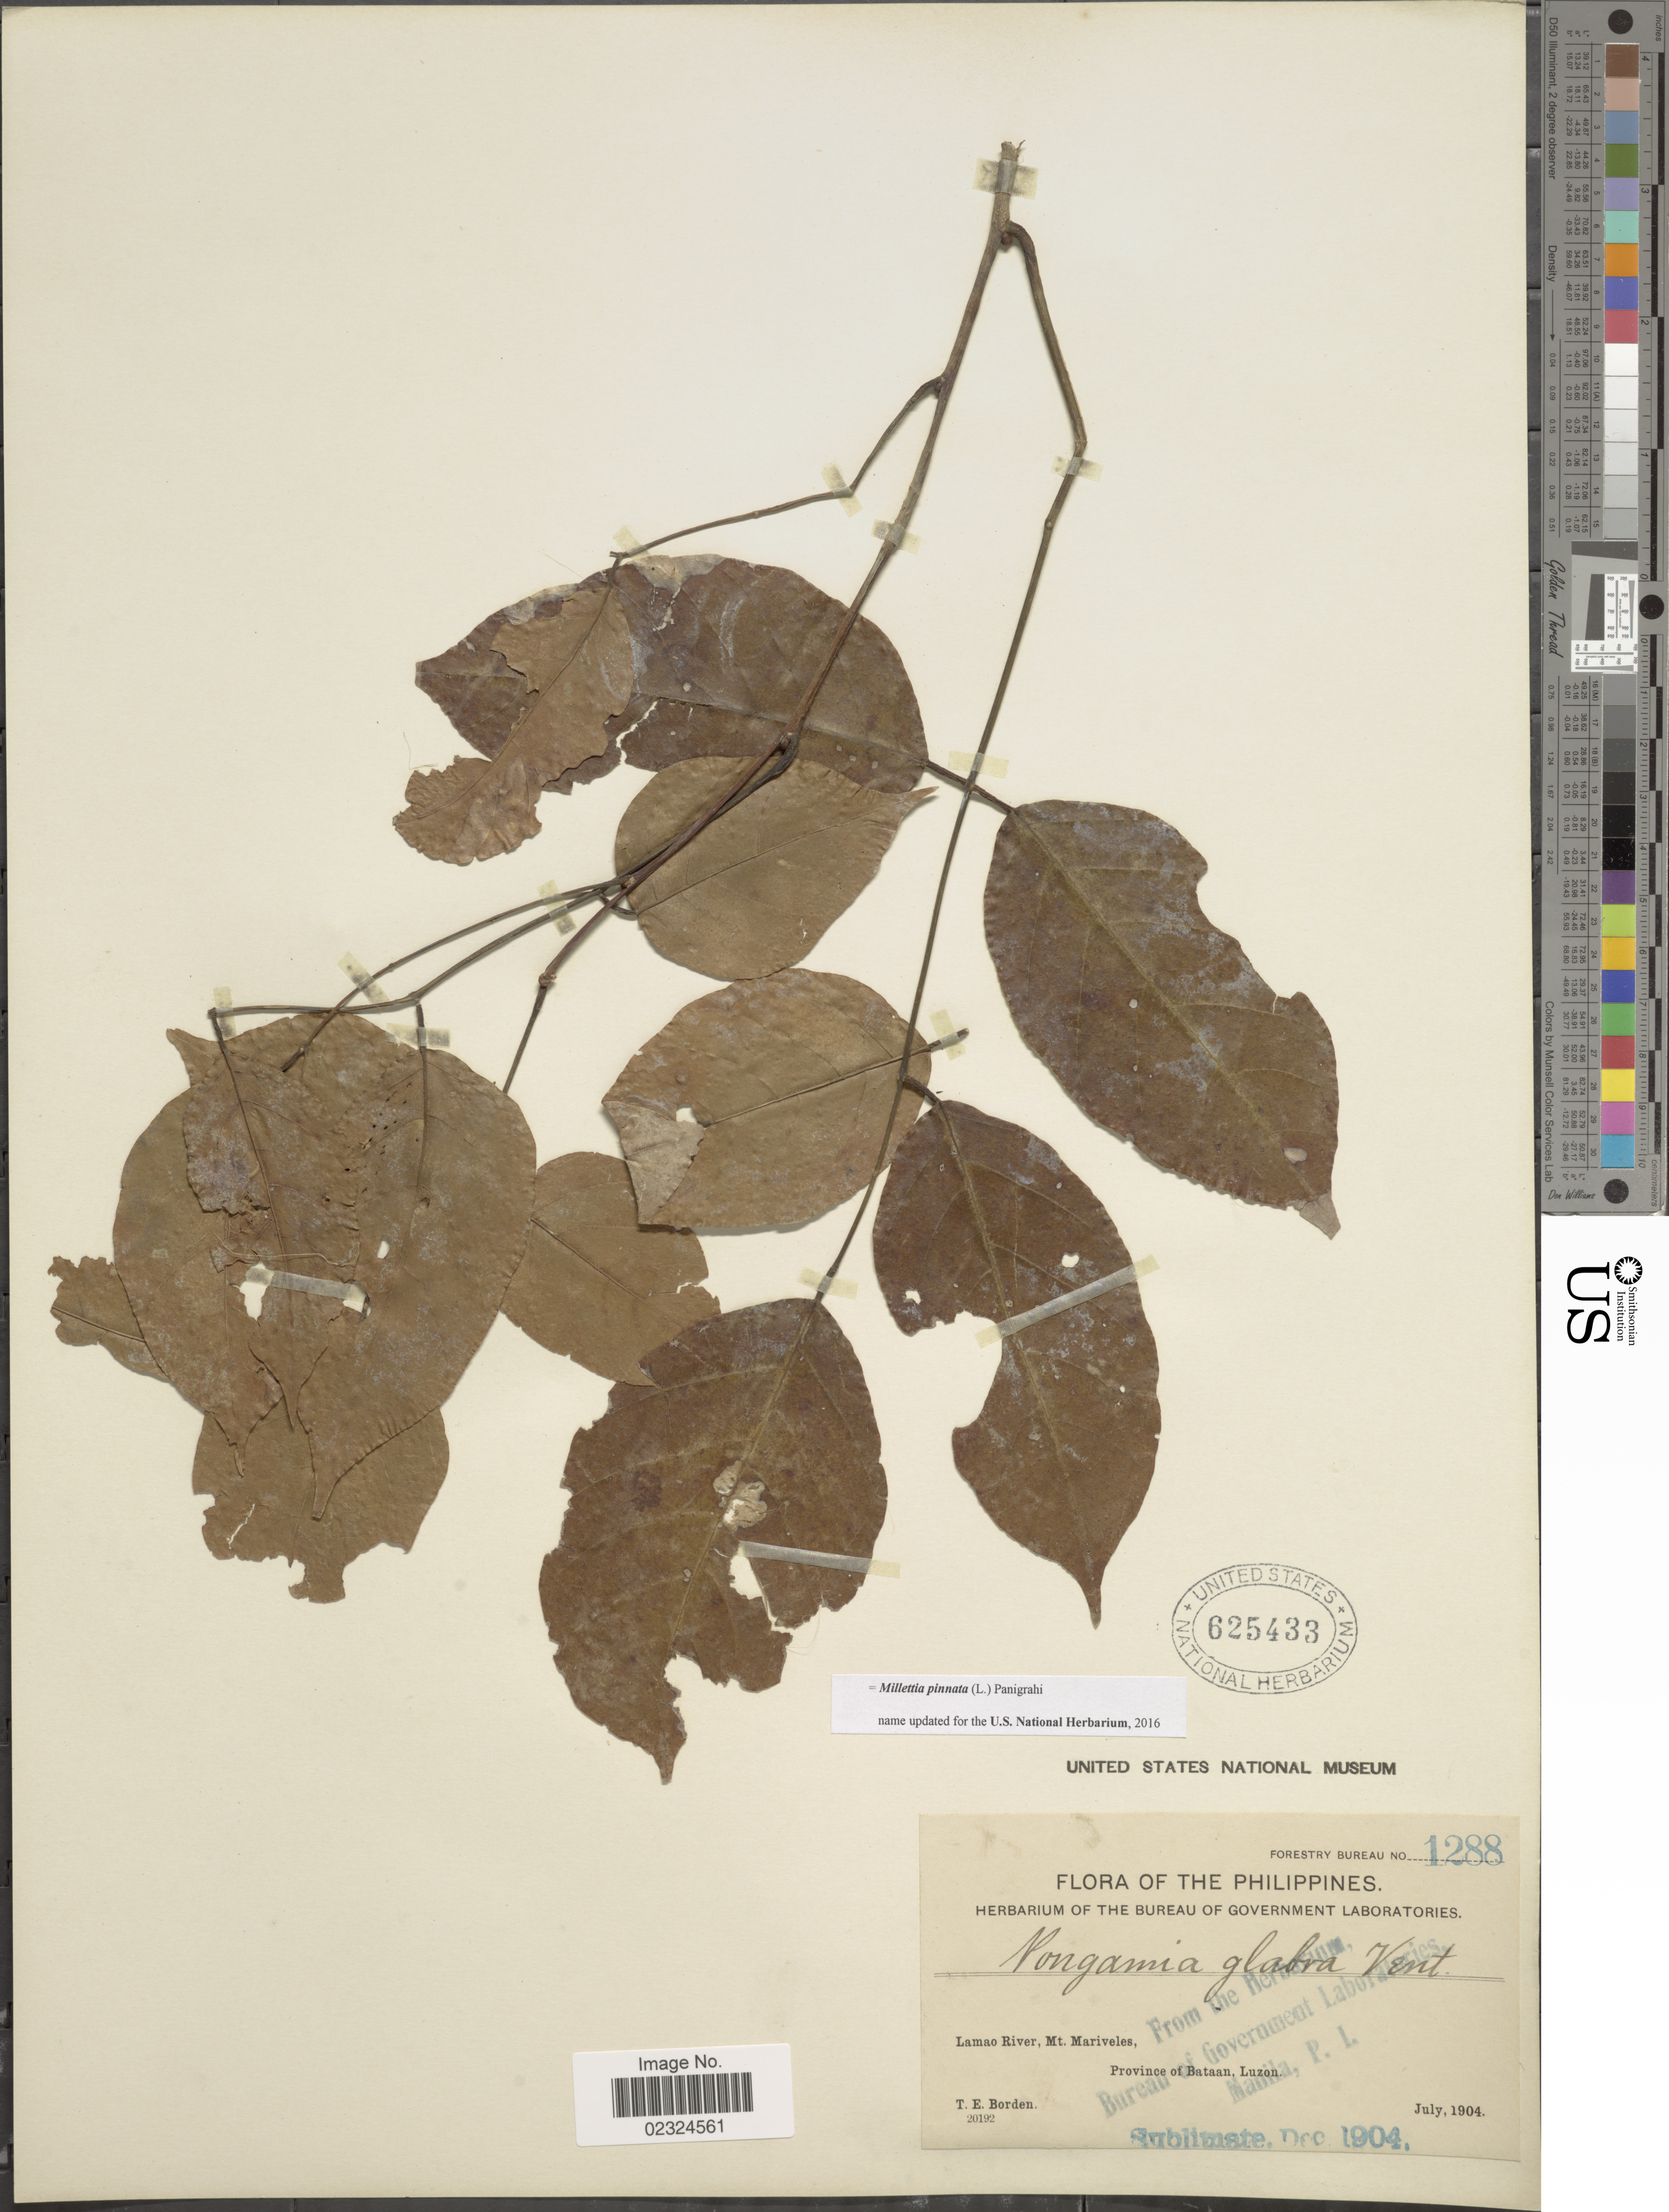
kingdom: Plantae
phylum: Tracheophyta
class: Magnoliopsida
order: Fabales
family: Fabaceae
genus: Millettia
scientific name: Millettia pinnata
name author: (L.) Panigrahi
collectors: T. E. Borden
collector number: Forestry Bureau 1288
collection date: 1904-12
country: Philippines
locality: Lamao River, Mt. Mariveles, Province of Bataan, Luzon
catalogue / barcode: US 625433